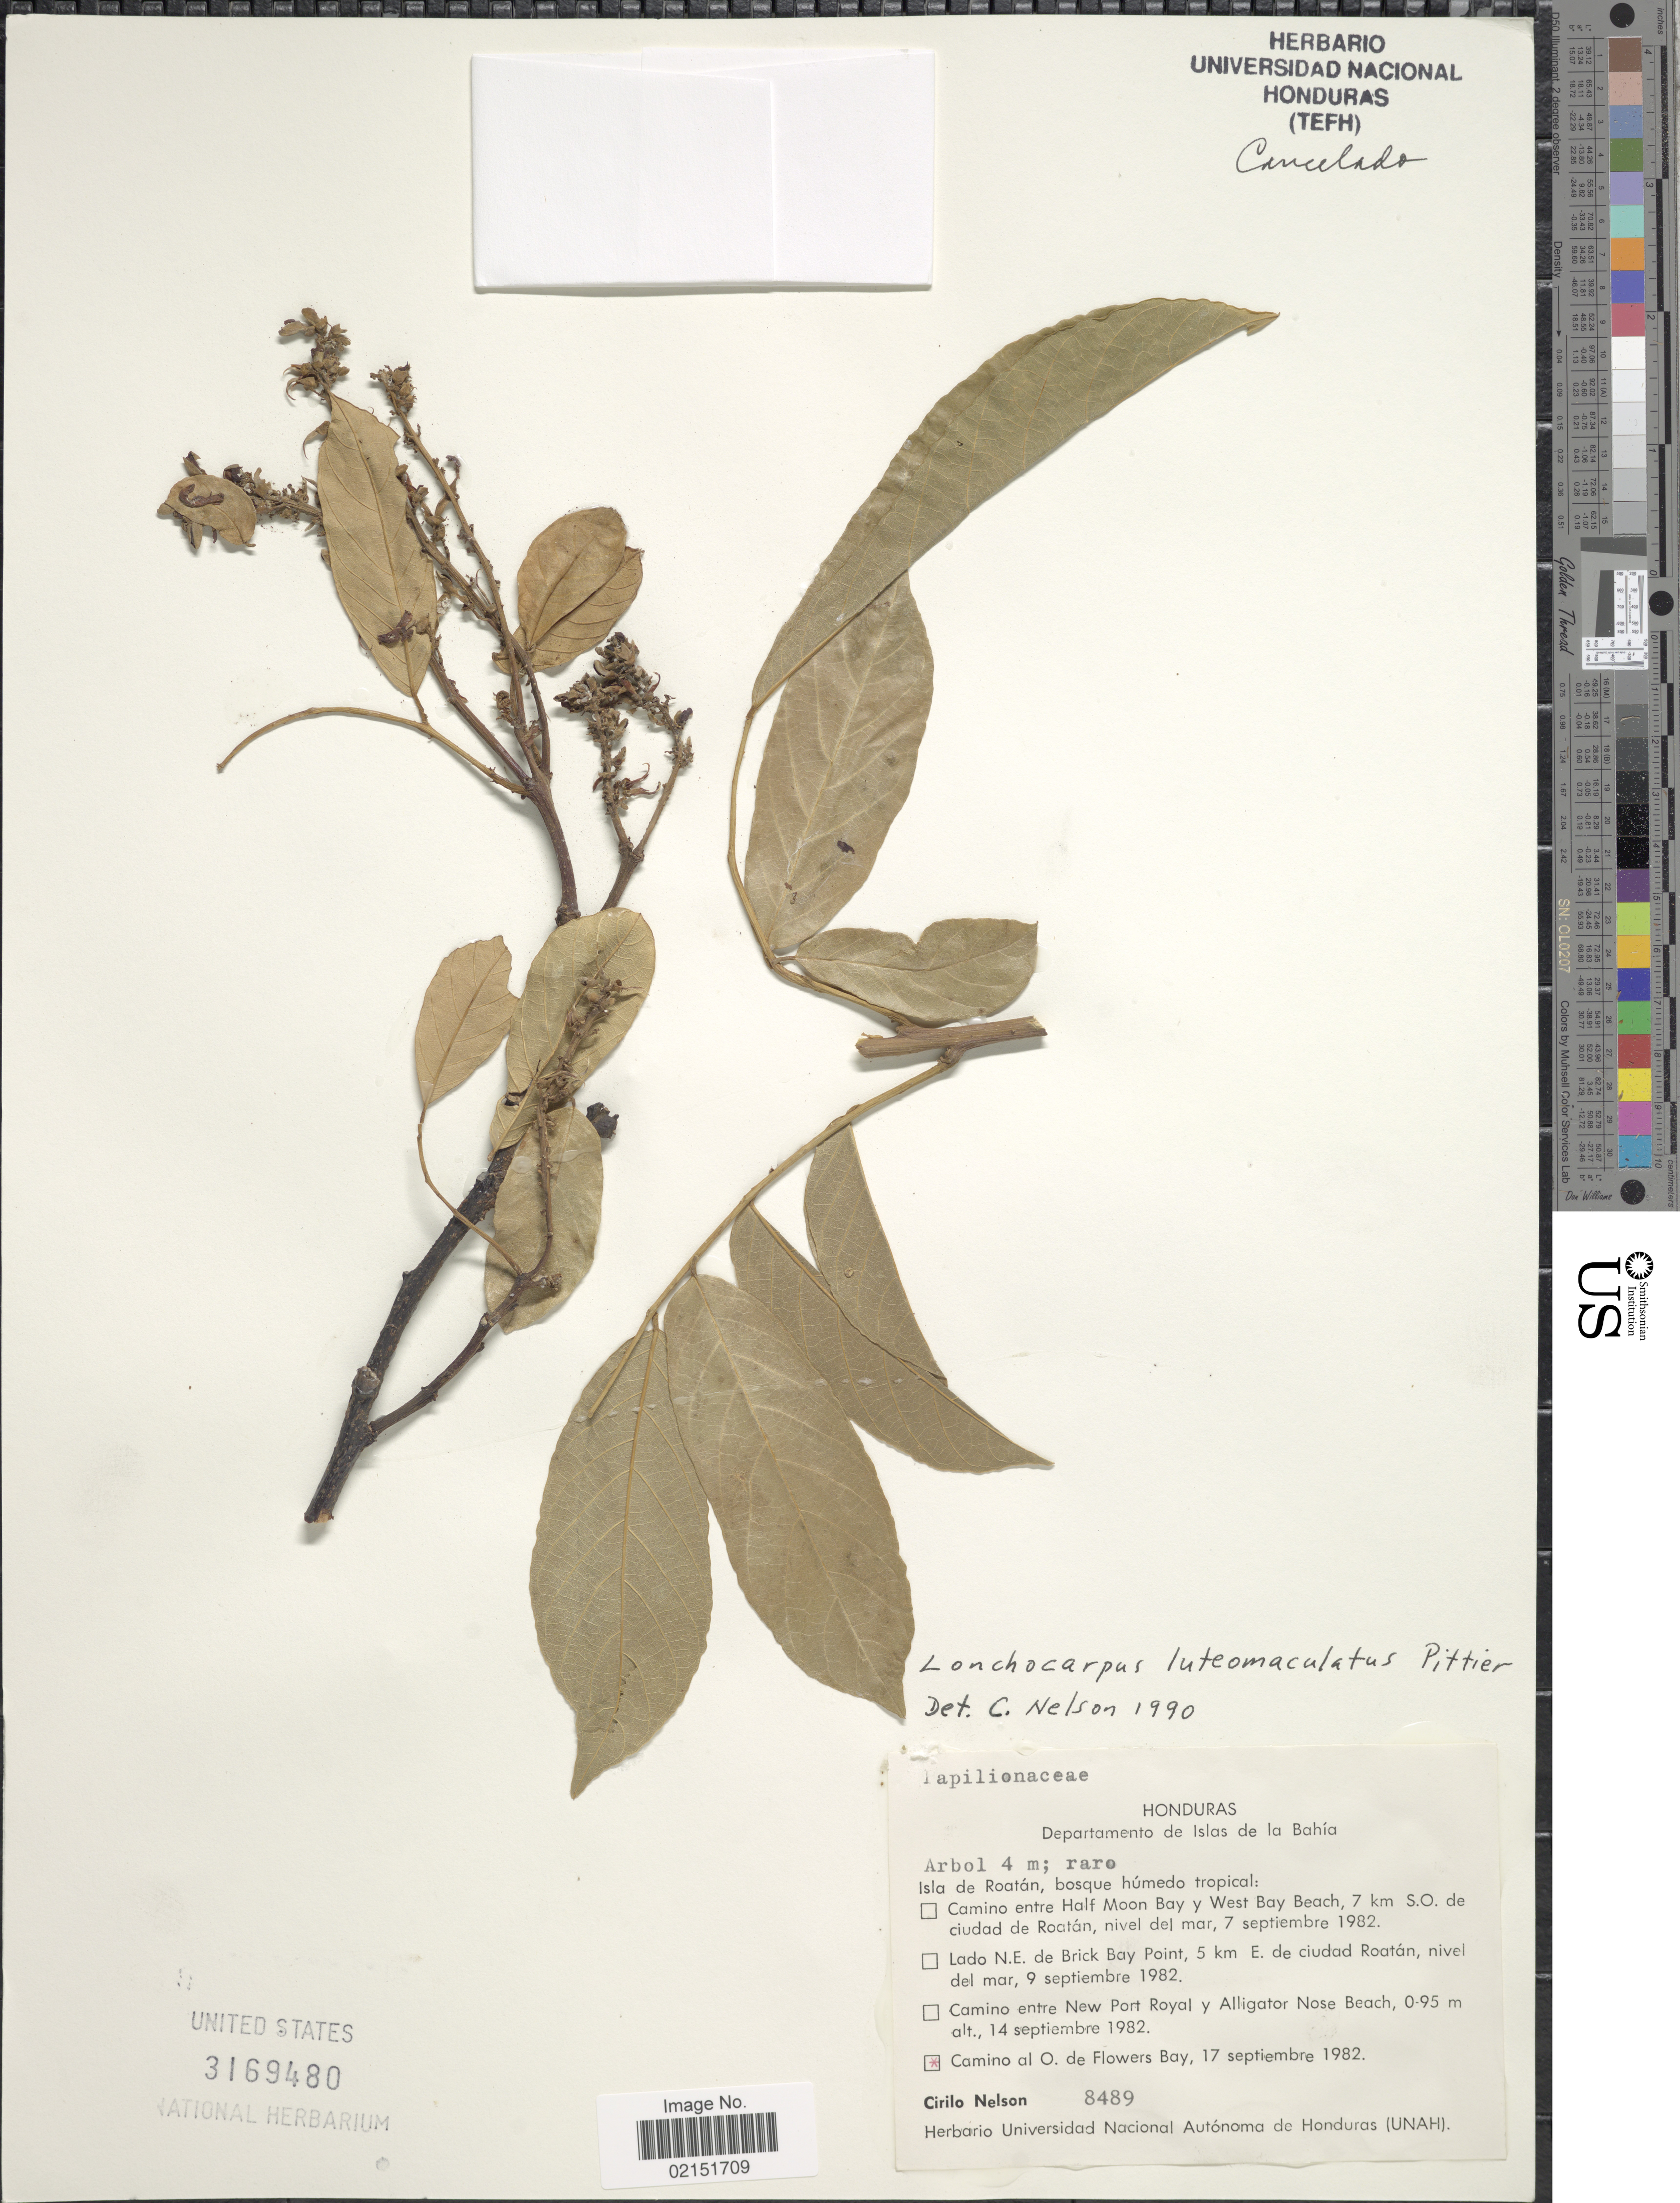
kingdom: Plantae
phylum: Tracheophyta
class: Magnoliopsida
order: Fabales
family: Fabaceae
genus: Lonchocarpus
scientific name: Lonchocarpus luteomaculatus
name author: Pittier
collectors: C. Nelson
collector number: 8489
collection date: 1982-09-17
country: Honduras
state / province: Islas de la Bahía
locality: Camino al O. de Flowers Bay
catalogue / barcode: US 3169480